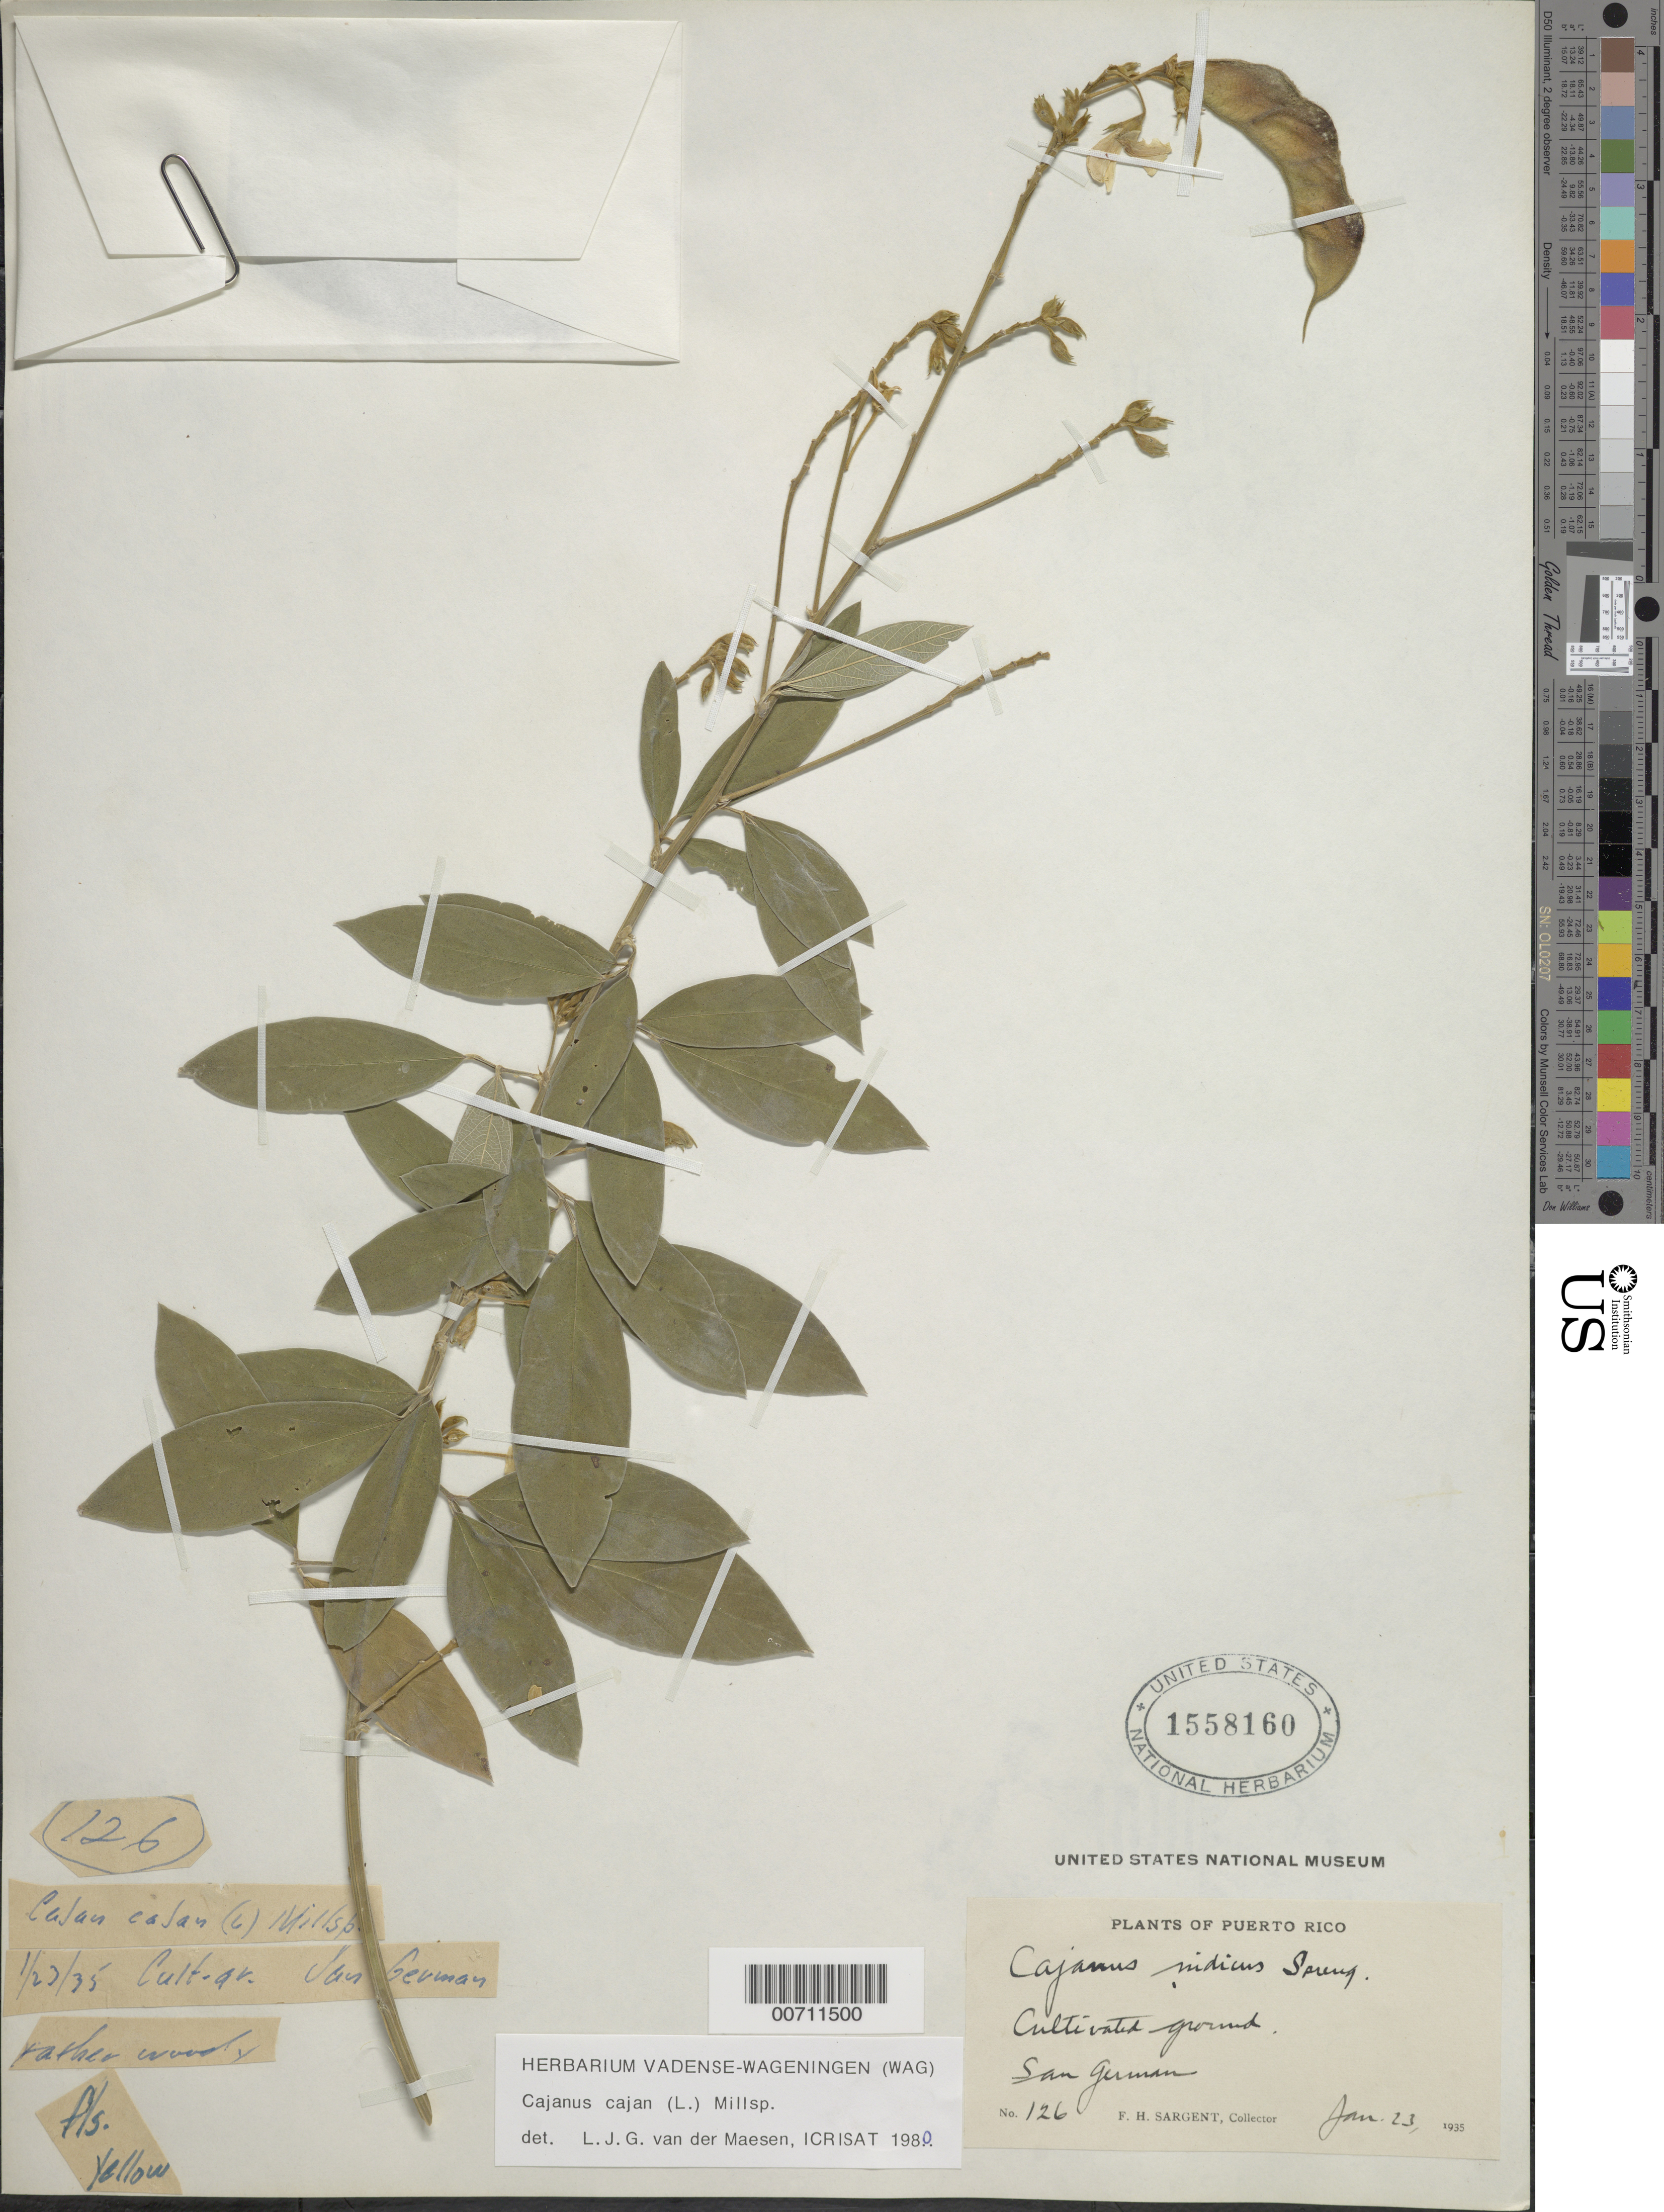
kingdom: Plantae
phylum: Tracheophyta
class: Magnoliopsida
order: Fabales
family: Fabaceae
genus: Cajanus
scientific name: Cajanus cajan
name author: (L.) Huth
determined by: Van Der Maesen, L. J. G., (WAG), Wageningen University (Netherlands)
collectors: F. H. Sargent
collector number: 126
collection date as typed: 23 Jan 1935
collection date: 1935-01-23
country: Puerto Rico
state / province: San German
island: Greater Antilles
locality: Cultivated ground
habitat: Cultivated ground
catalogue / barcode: US 1558160